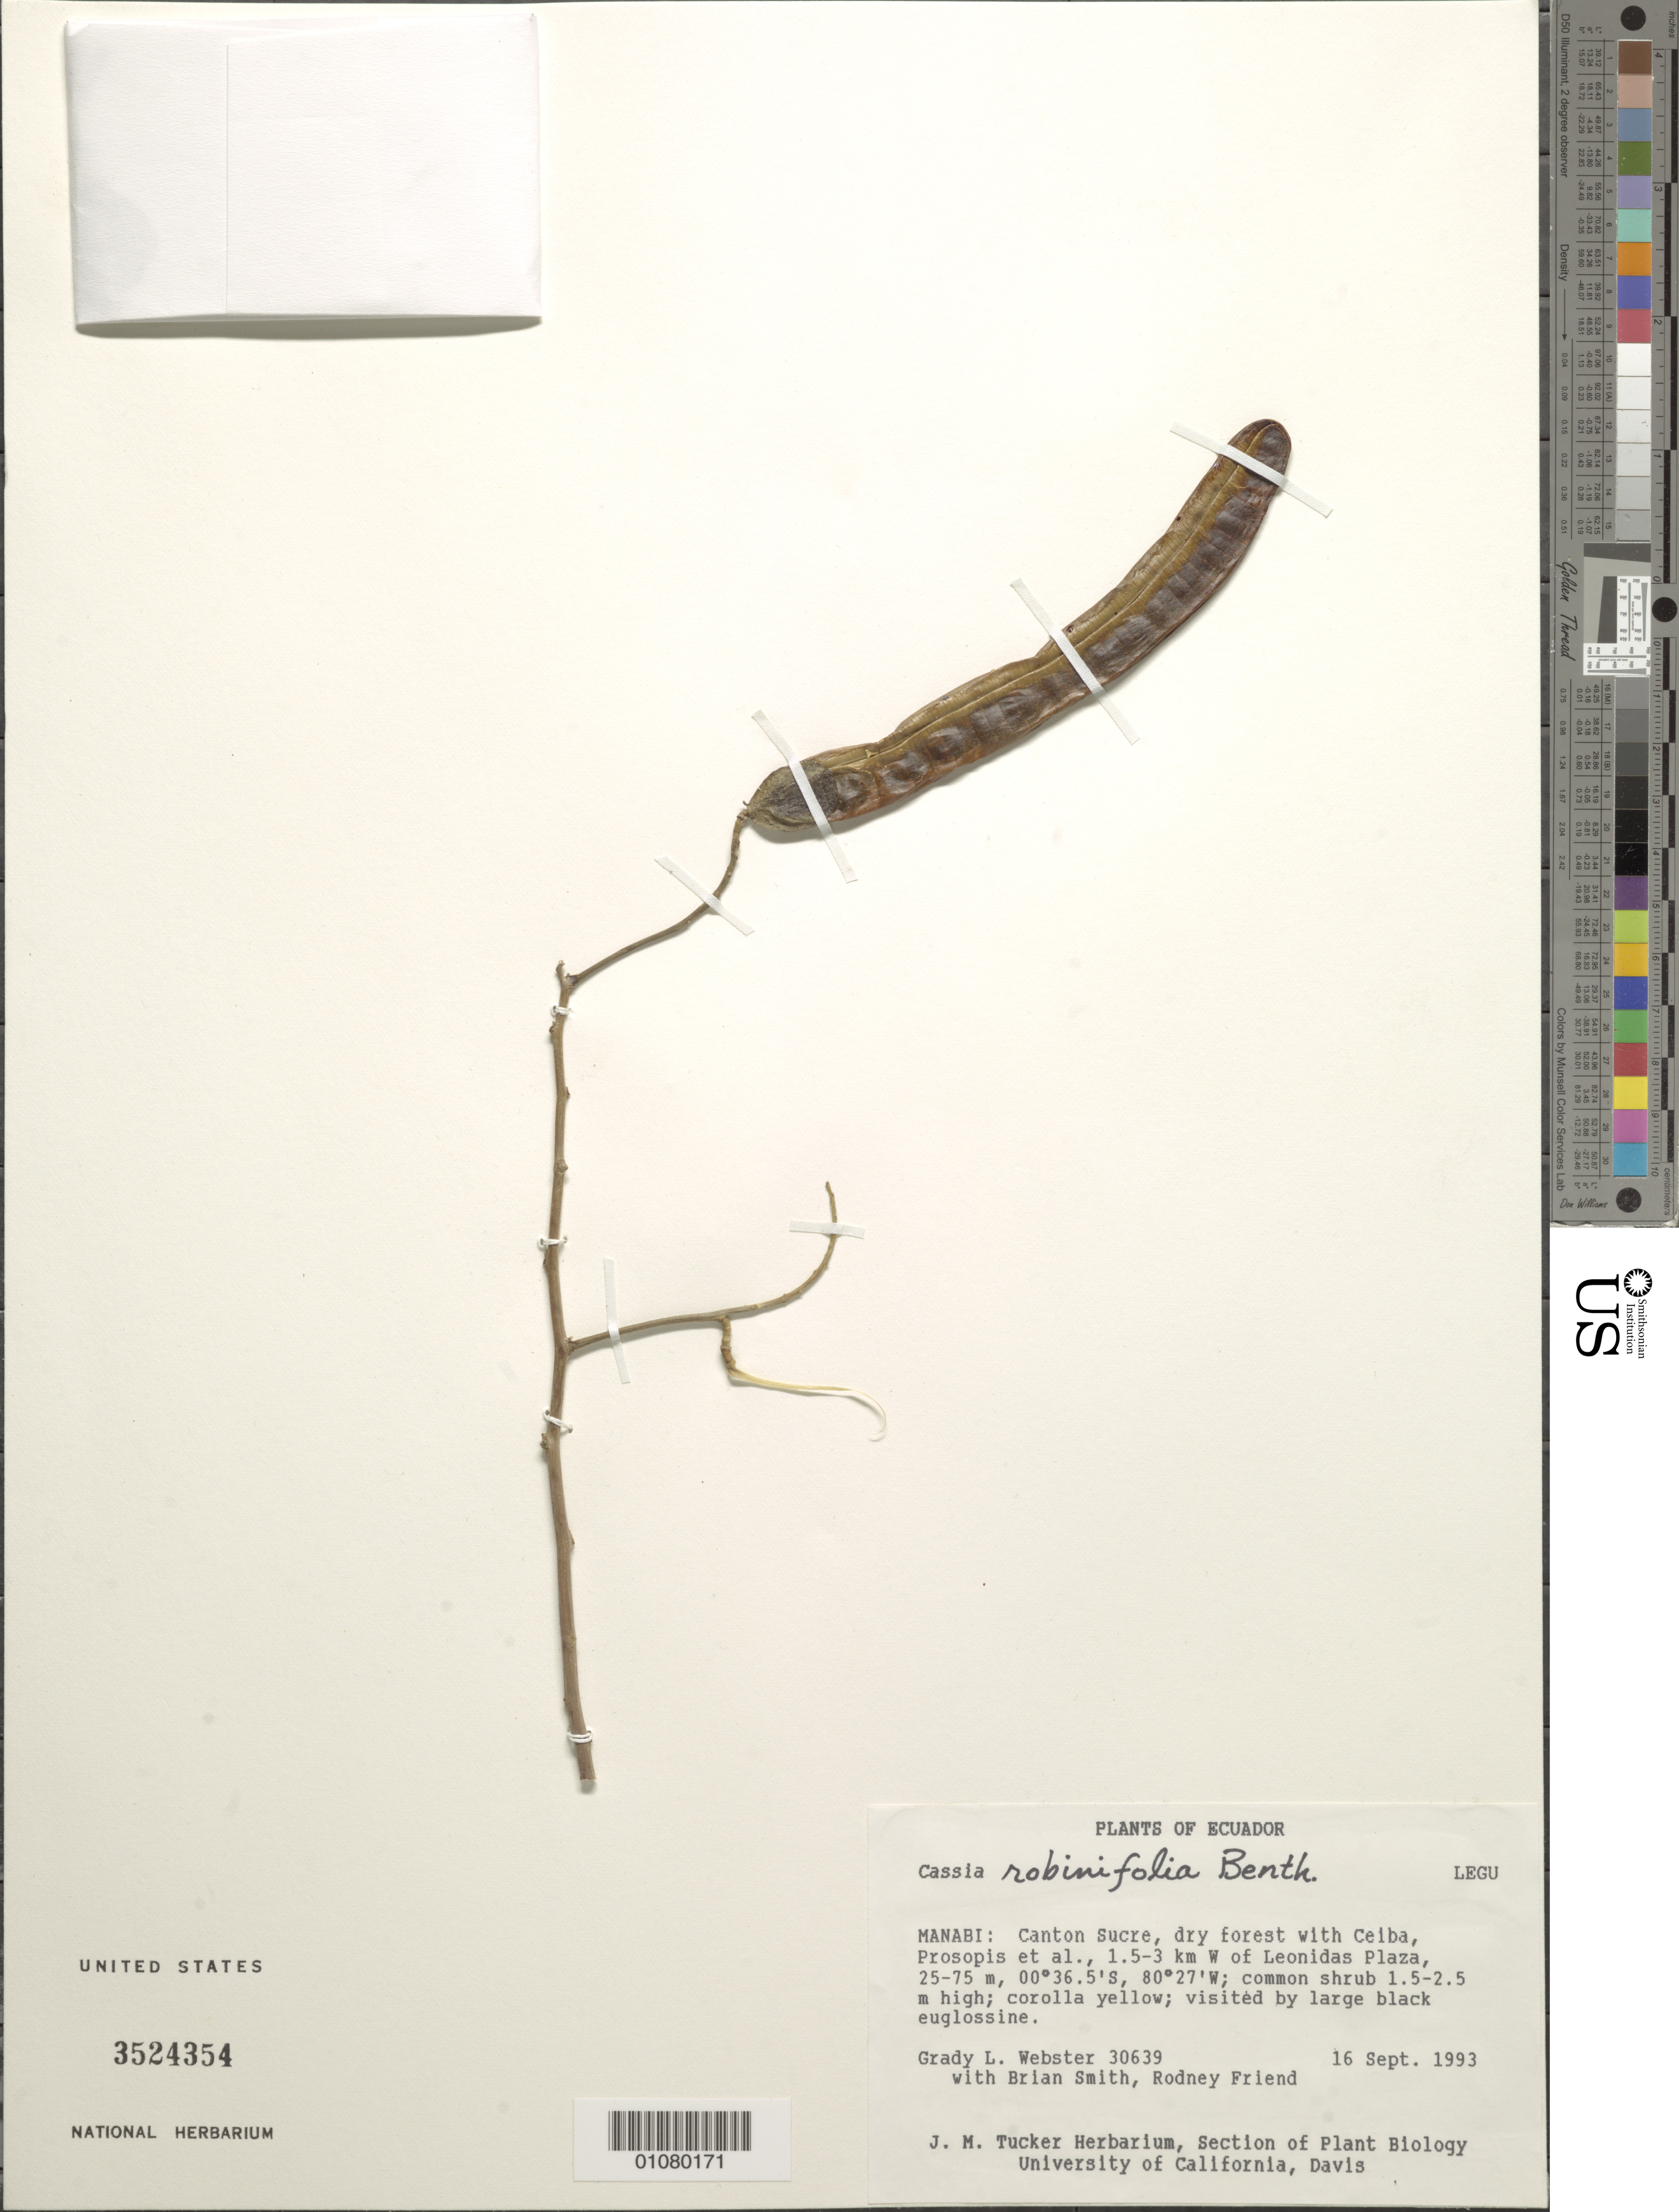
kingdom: Plantae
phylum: Tracheophyta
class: Magnoliopsida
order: Fabales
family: Fabaceae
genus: Senna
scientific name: Senna robiniifolia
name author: (Benth.) H.S. Irwin & Barneby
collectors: G. L. Webster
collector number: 30639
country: Ecuador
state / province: Manabí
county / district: Sucre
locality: W of Leonidas Plaza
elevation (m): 25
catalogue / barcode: US 3524354